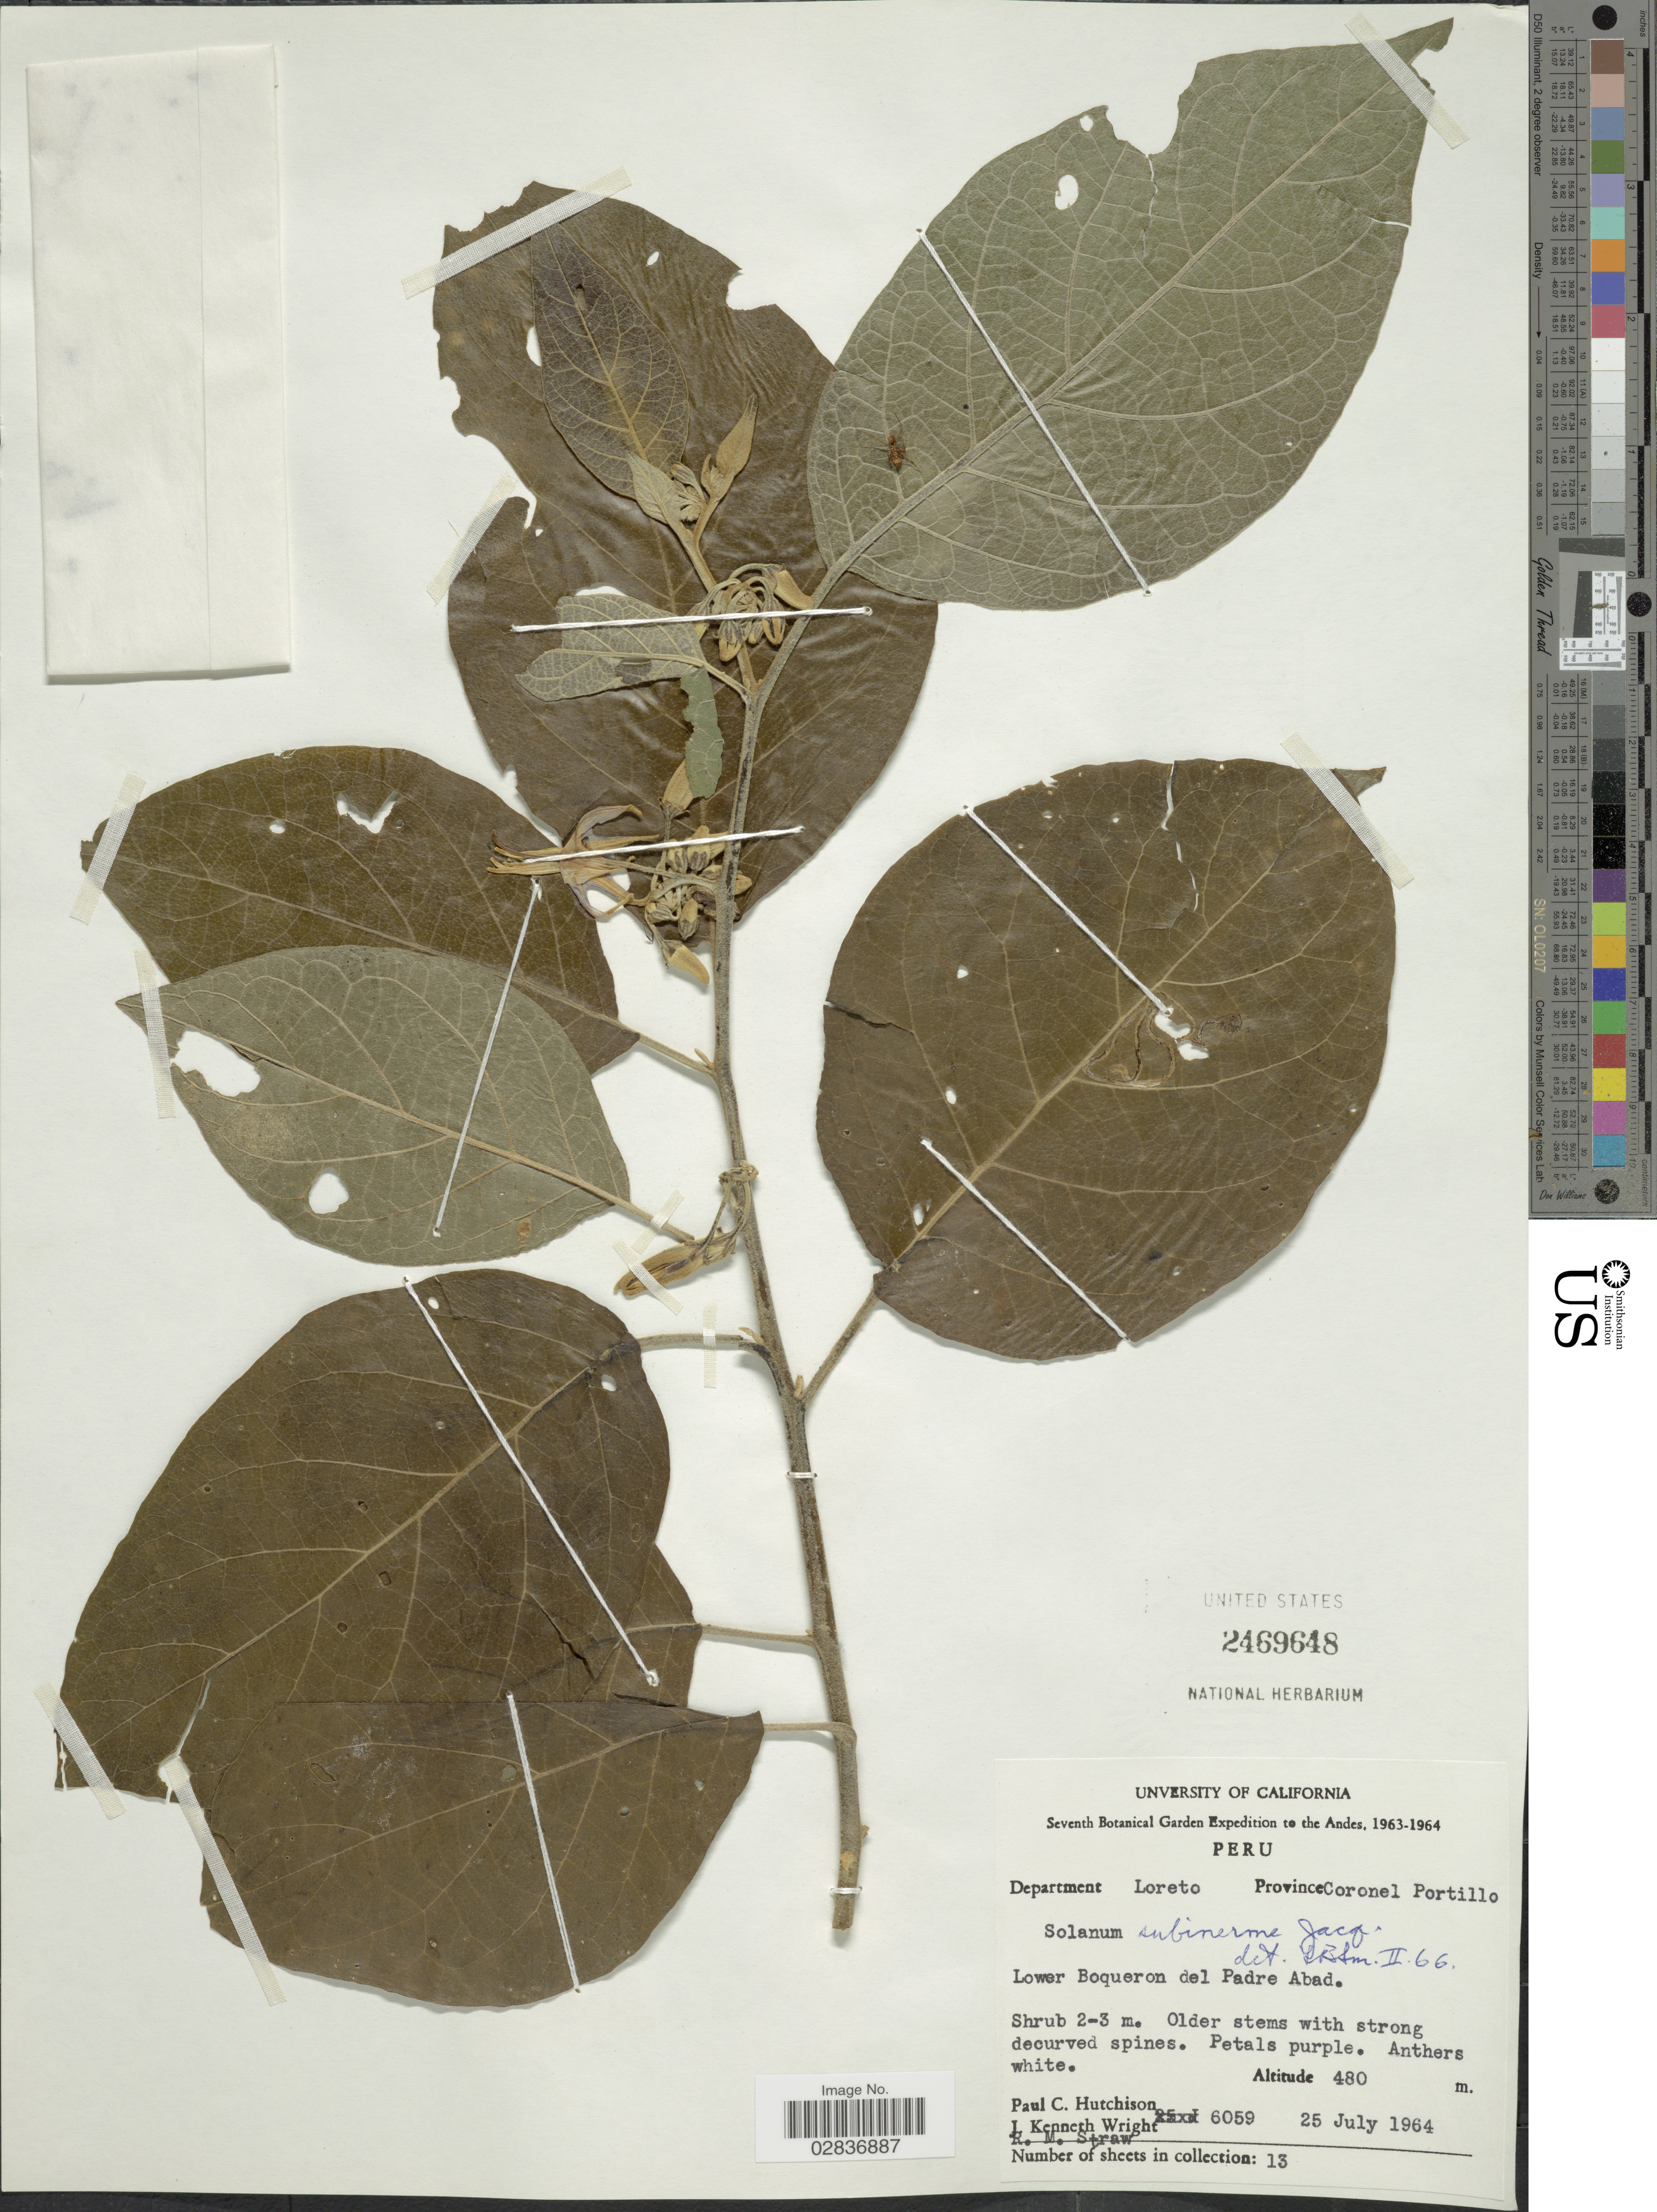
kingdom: Plantae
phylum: Tracheophyta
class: Magnoliopsida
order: Solanales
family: Solanaceae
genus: Solanum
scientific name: Solanum subinerme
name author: Jacq.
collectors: P. C. Hutchison, J. K. Wright & R. M. Straw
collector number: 6059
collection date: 1964-07-25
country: Peru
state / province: Loreto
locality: The Andes, Department Loreto, Province Coronel Portillo, Lower Boqueron del Padre Abad.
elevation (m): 480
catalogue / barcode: US 2469648